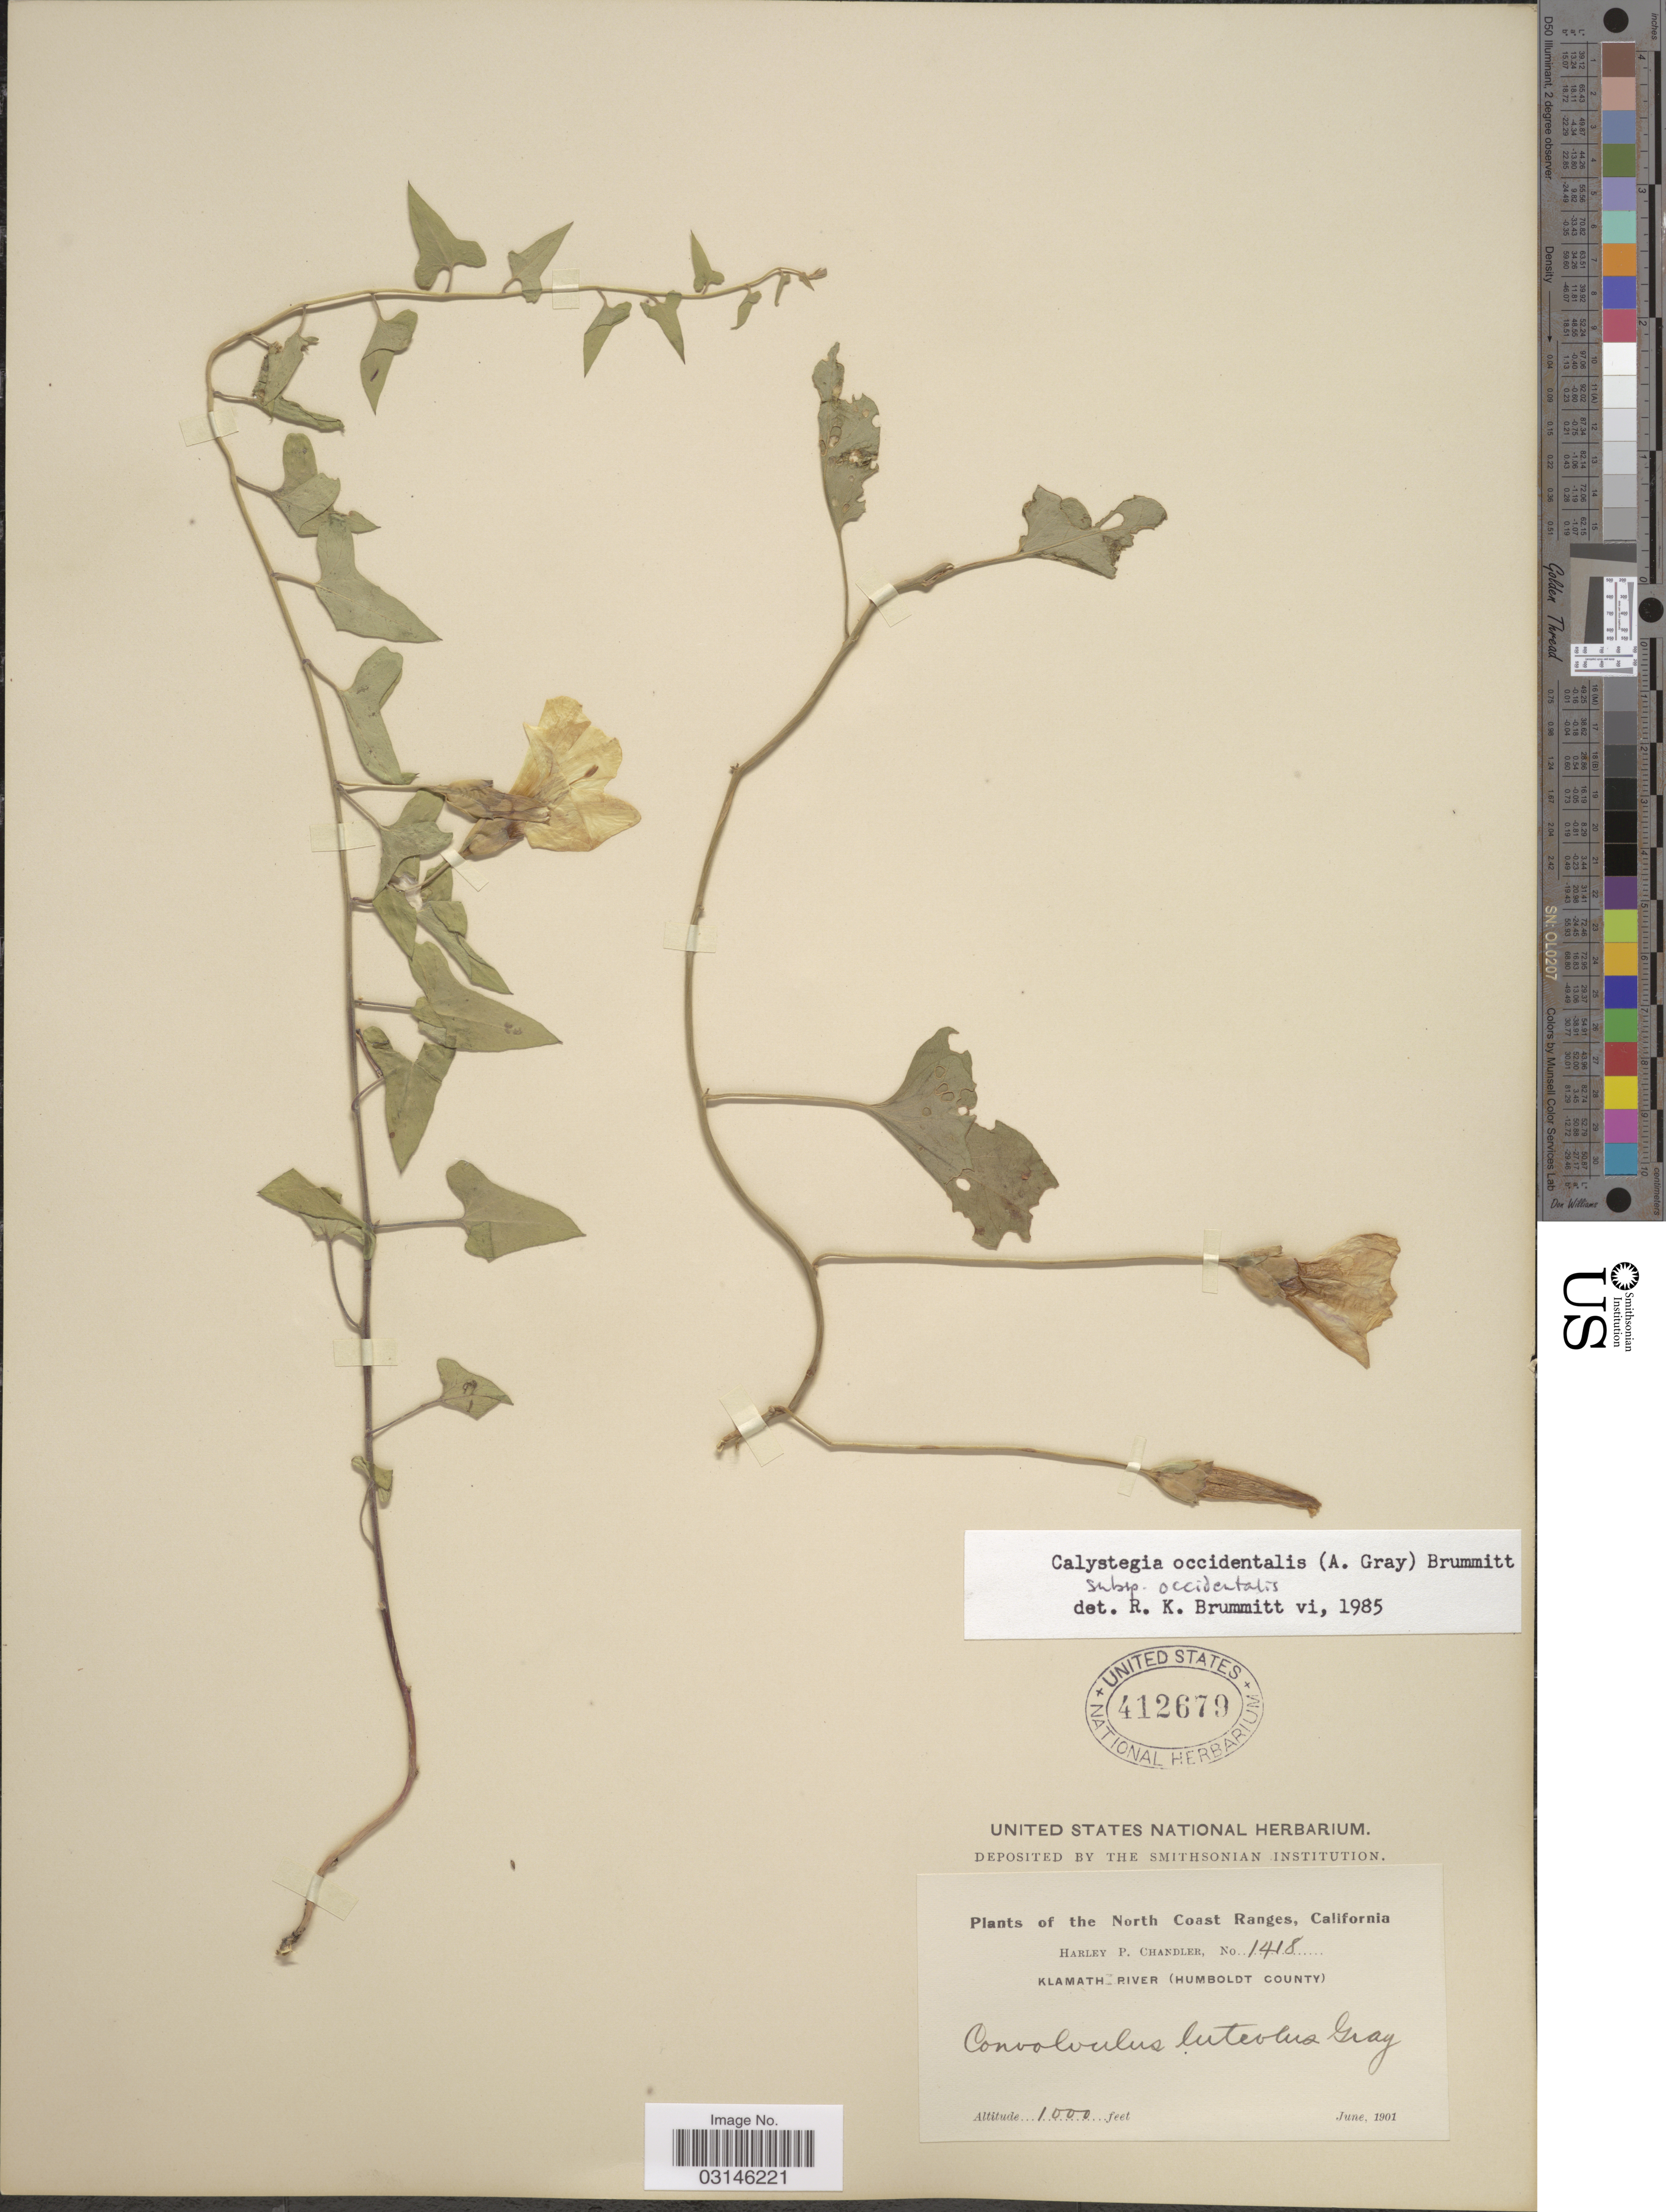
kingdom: Plantae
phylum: Tracheophyta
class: Magnoliopsida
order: Solanales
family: Convolvulaceae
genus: Calystegia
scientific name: Calystegia occidentalis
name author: (A. Gray) Brummitt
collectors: H. Chandler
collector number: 1418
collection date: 1901-06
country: United States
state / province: California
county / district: Humboldt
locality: The North Coast Ranges, Klamath River (Humboldt County).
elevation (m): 305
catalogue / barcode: US 412679